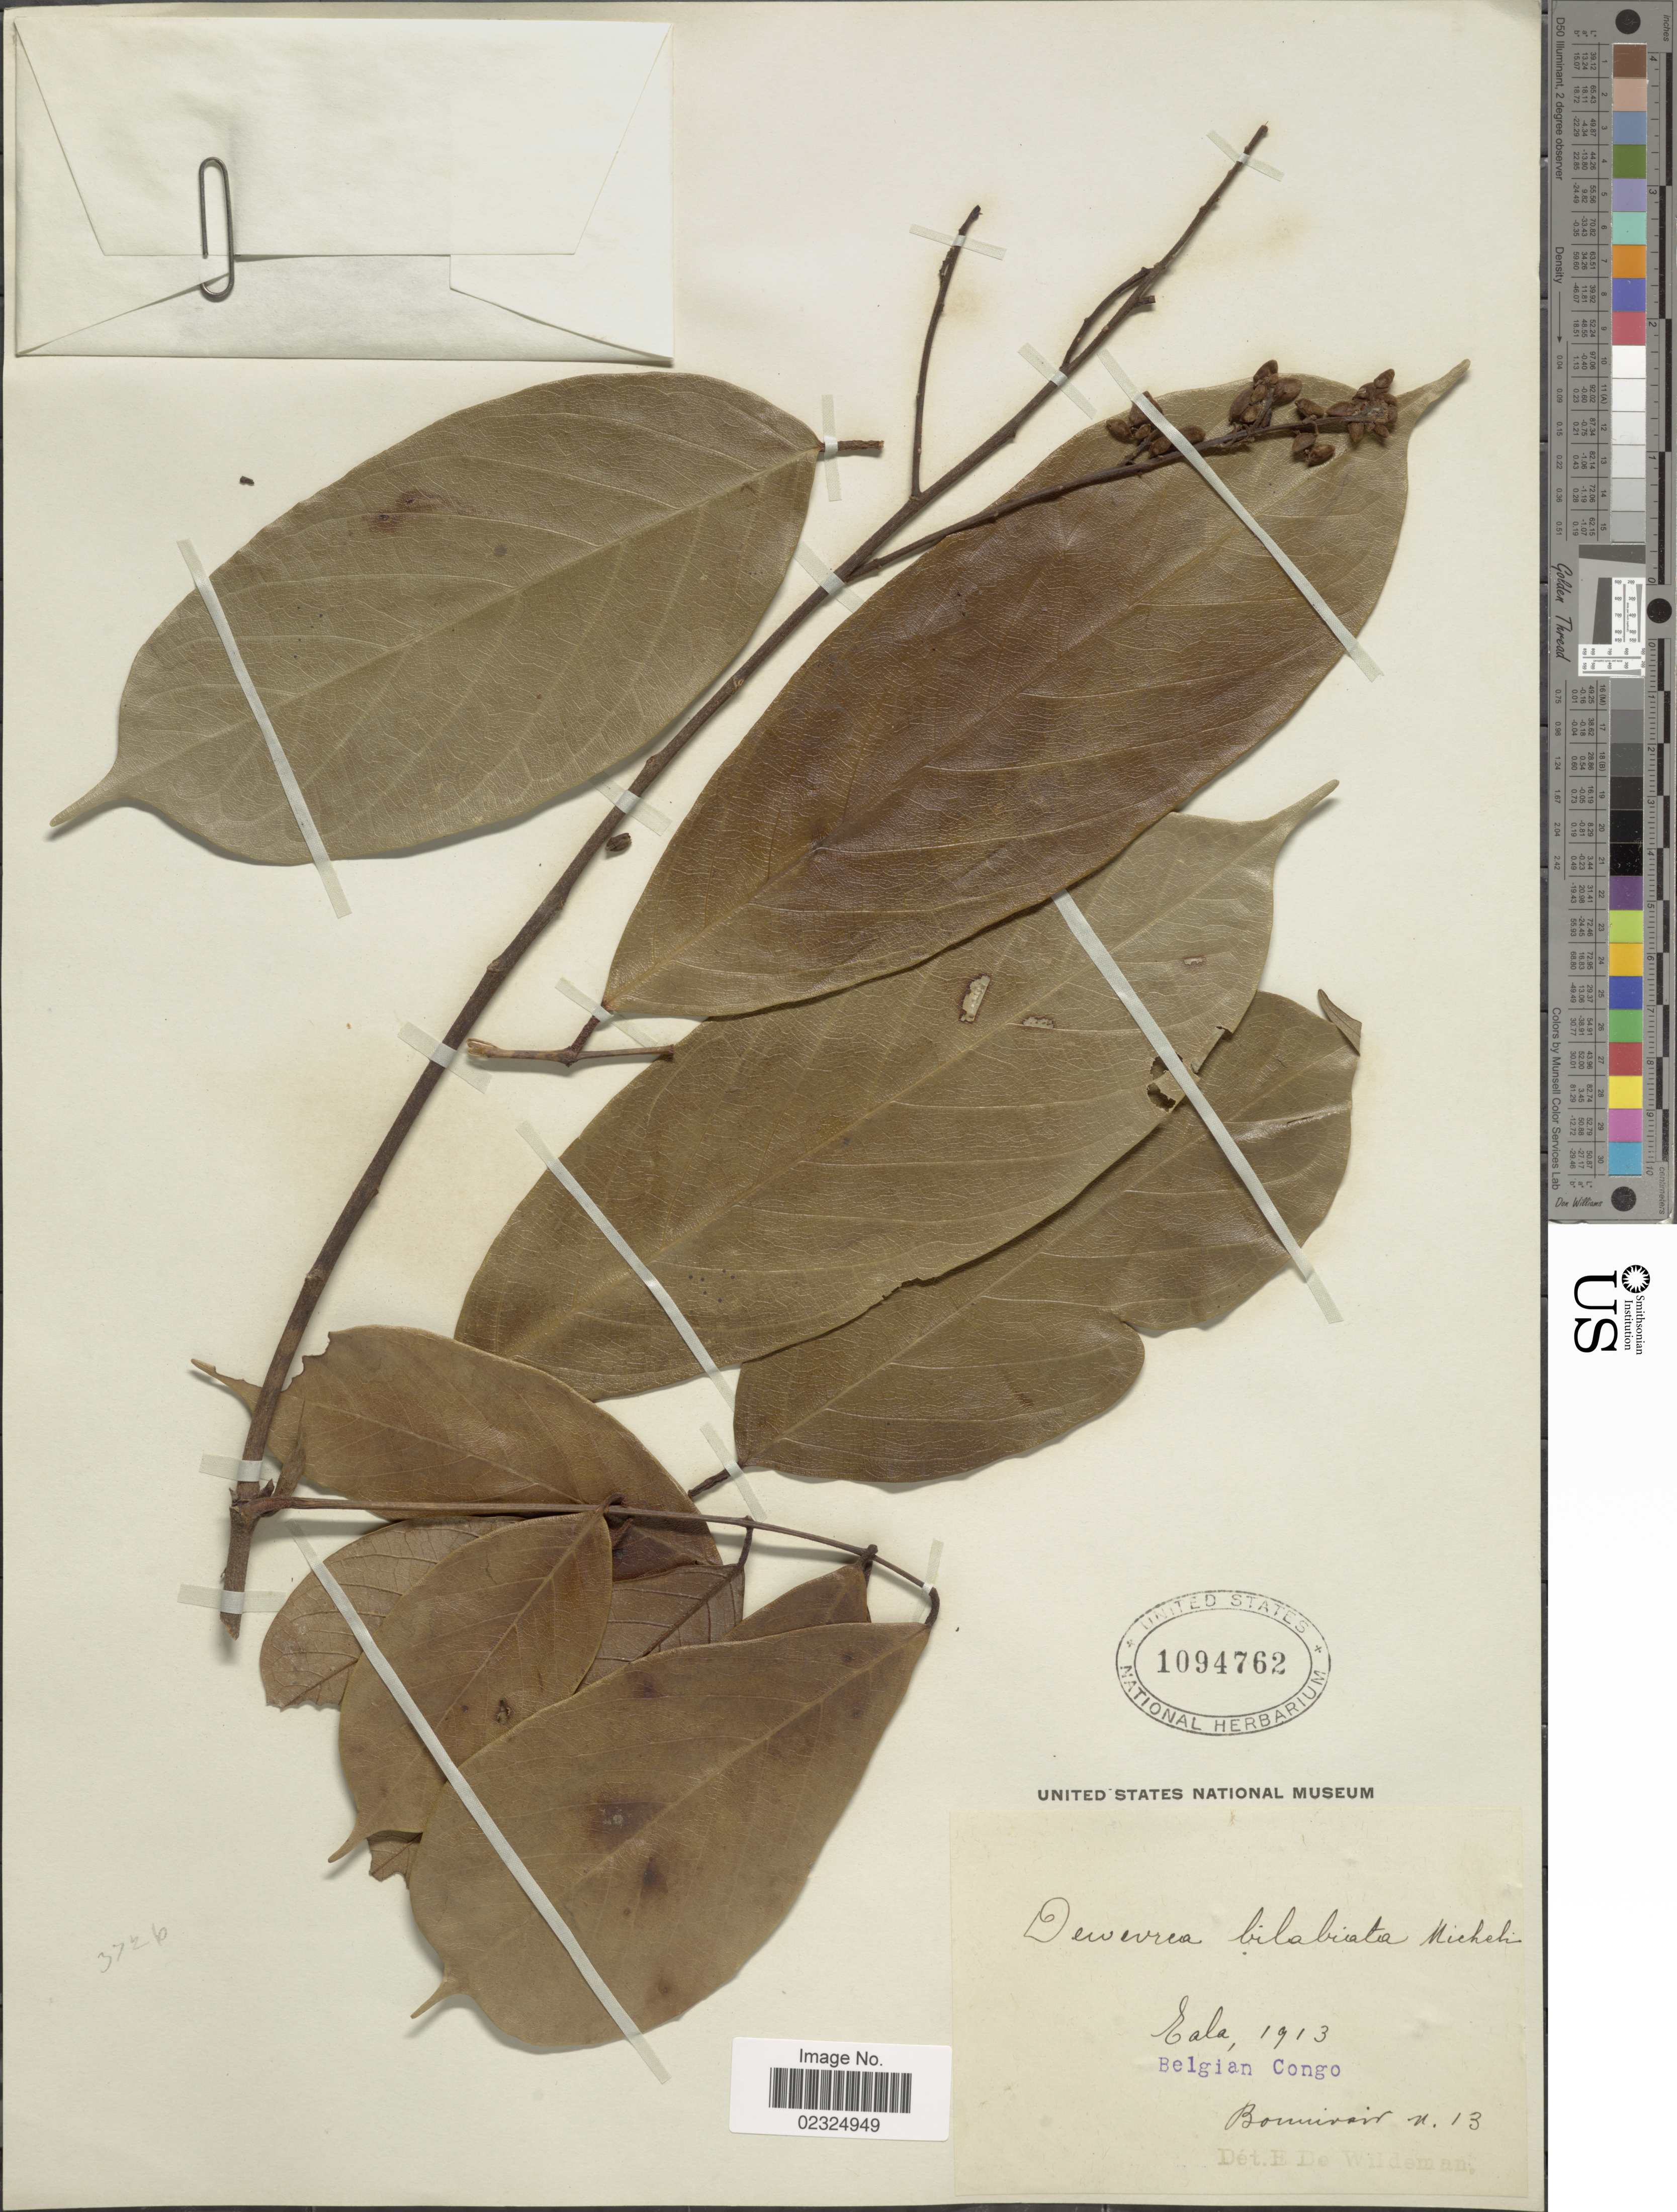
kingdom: Plantae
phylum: Tracheophyta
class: Magnoliopsida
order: Fabales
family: Fabaceae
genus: Dewevrea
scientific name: Dewevrea bilabiata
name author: Micheli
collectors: Bonnivair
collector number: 13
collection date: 1913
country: Congo, Democratic Republic of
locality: Eala, Belgian Congo.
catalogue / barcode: US 1094762